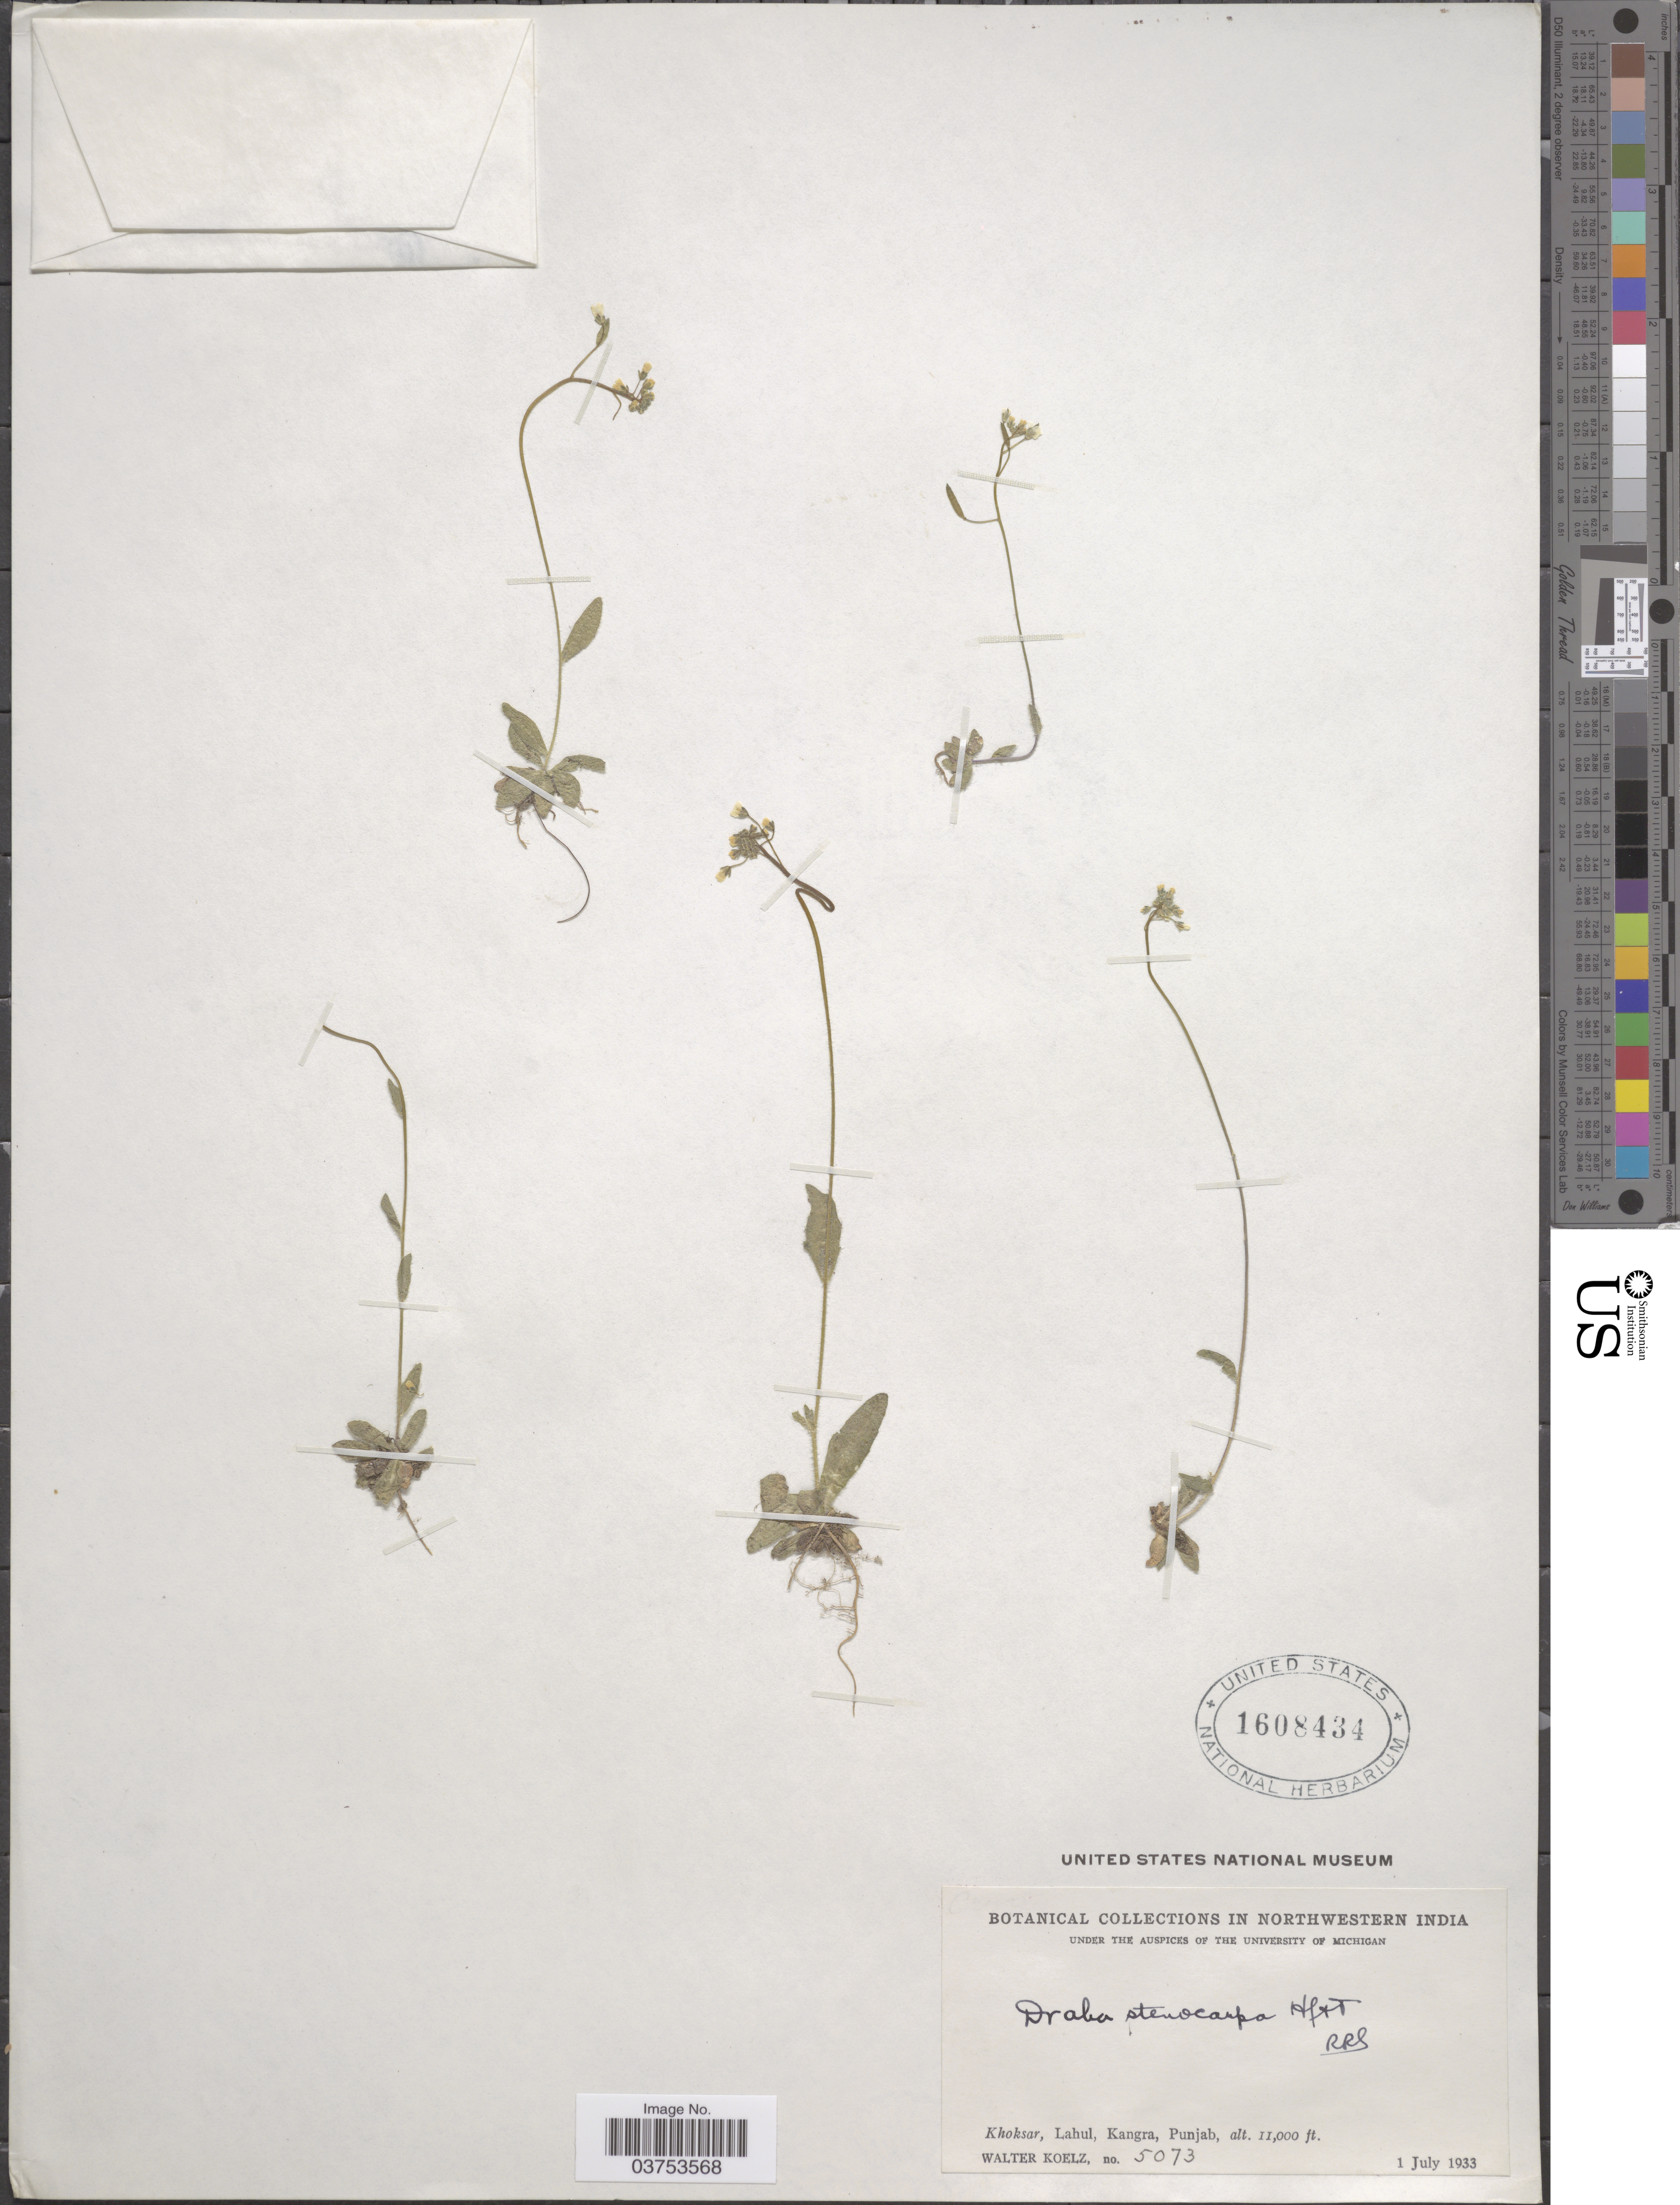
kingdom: Plantae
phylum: Tracheophyta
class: Magnoliopsida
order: Brassicales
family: Brassicaceae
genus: Draba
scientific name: Draba stenocarpa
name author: Hook. f. & Thomson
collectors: W. N. Koelz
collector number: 5073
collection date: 1933-07-01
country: India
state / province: Punjab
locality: Northwestern India. Khoksar, Lahul, Kangra.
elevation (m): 3353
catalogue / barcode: US 1608434